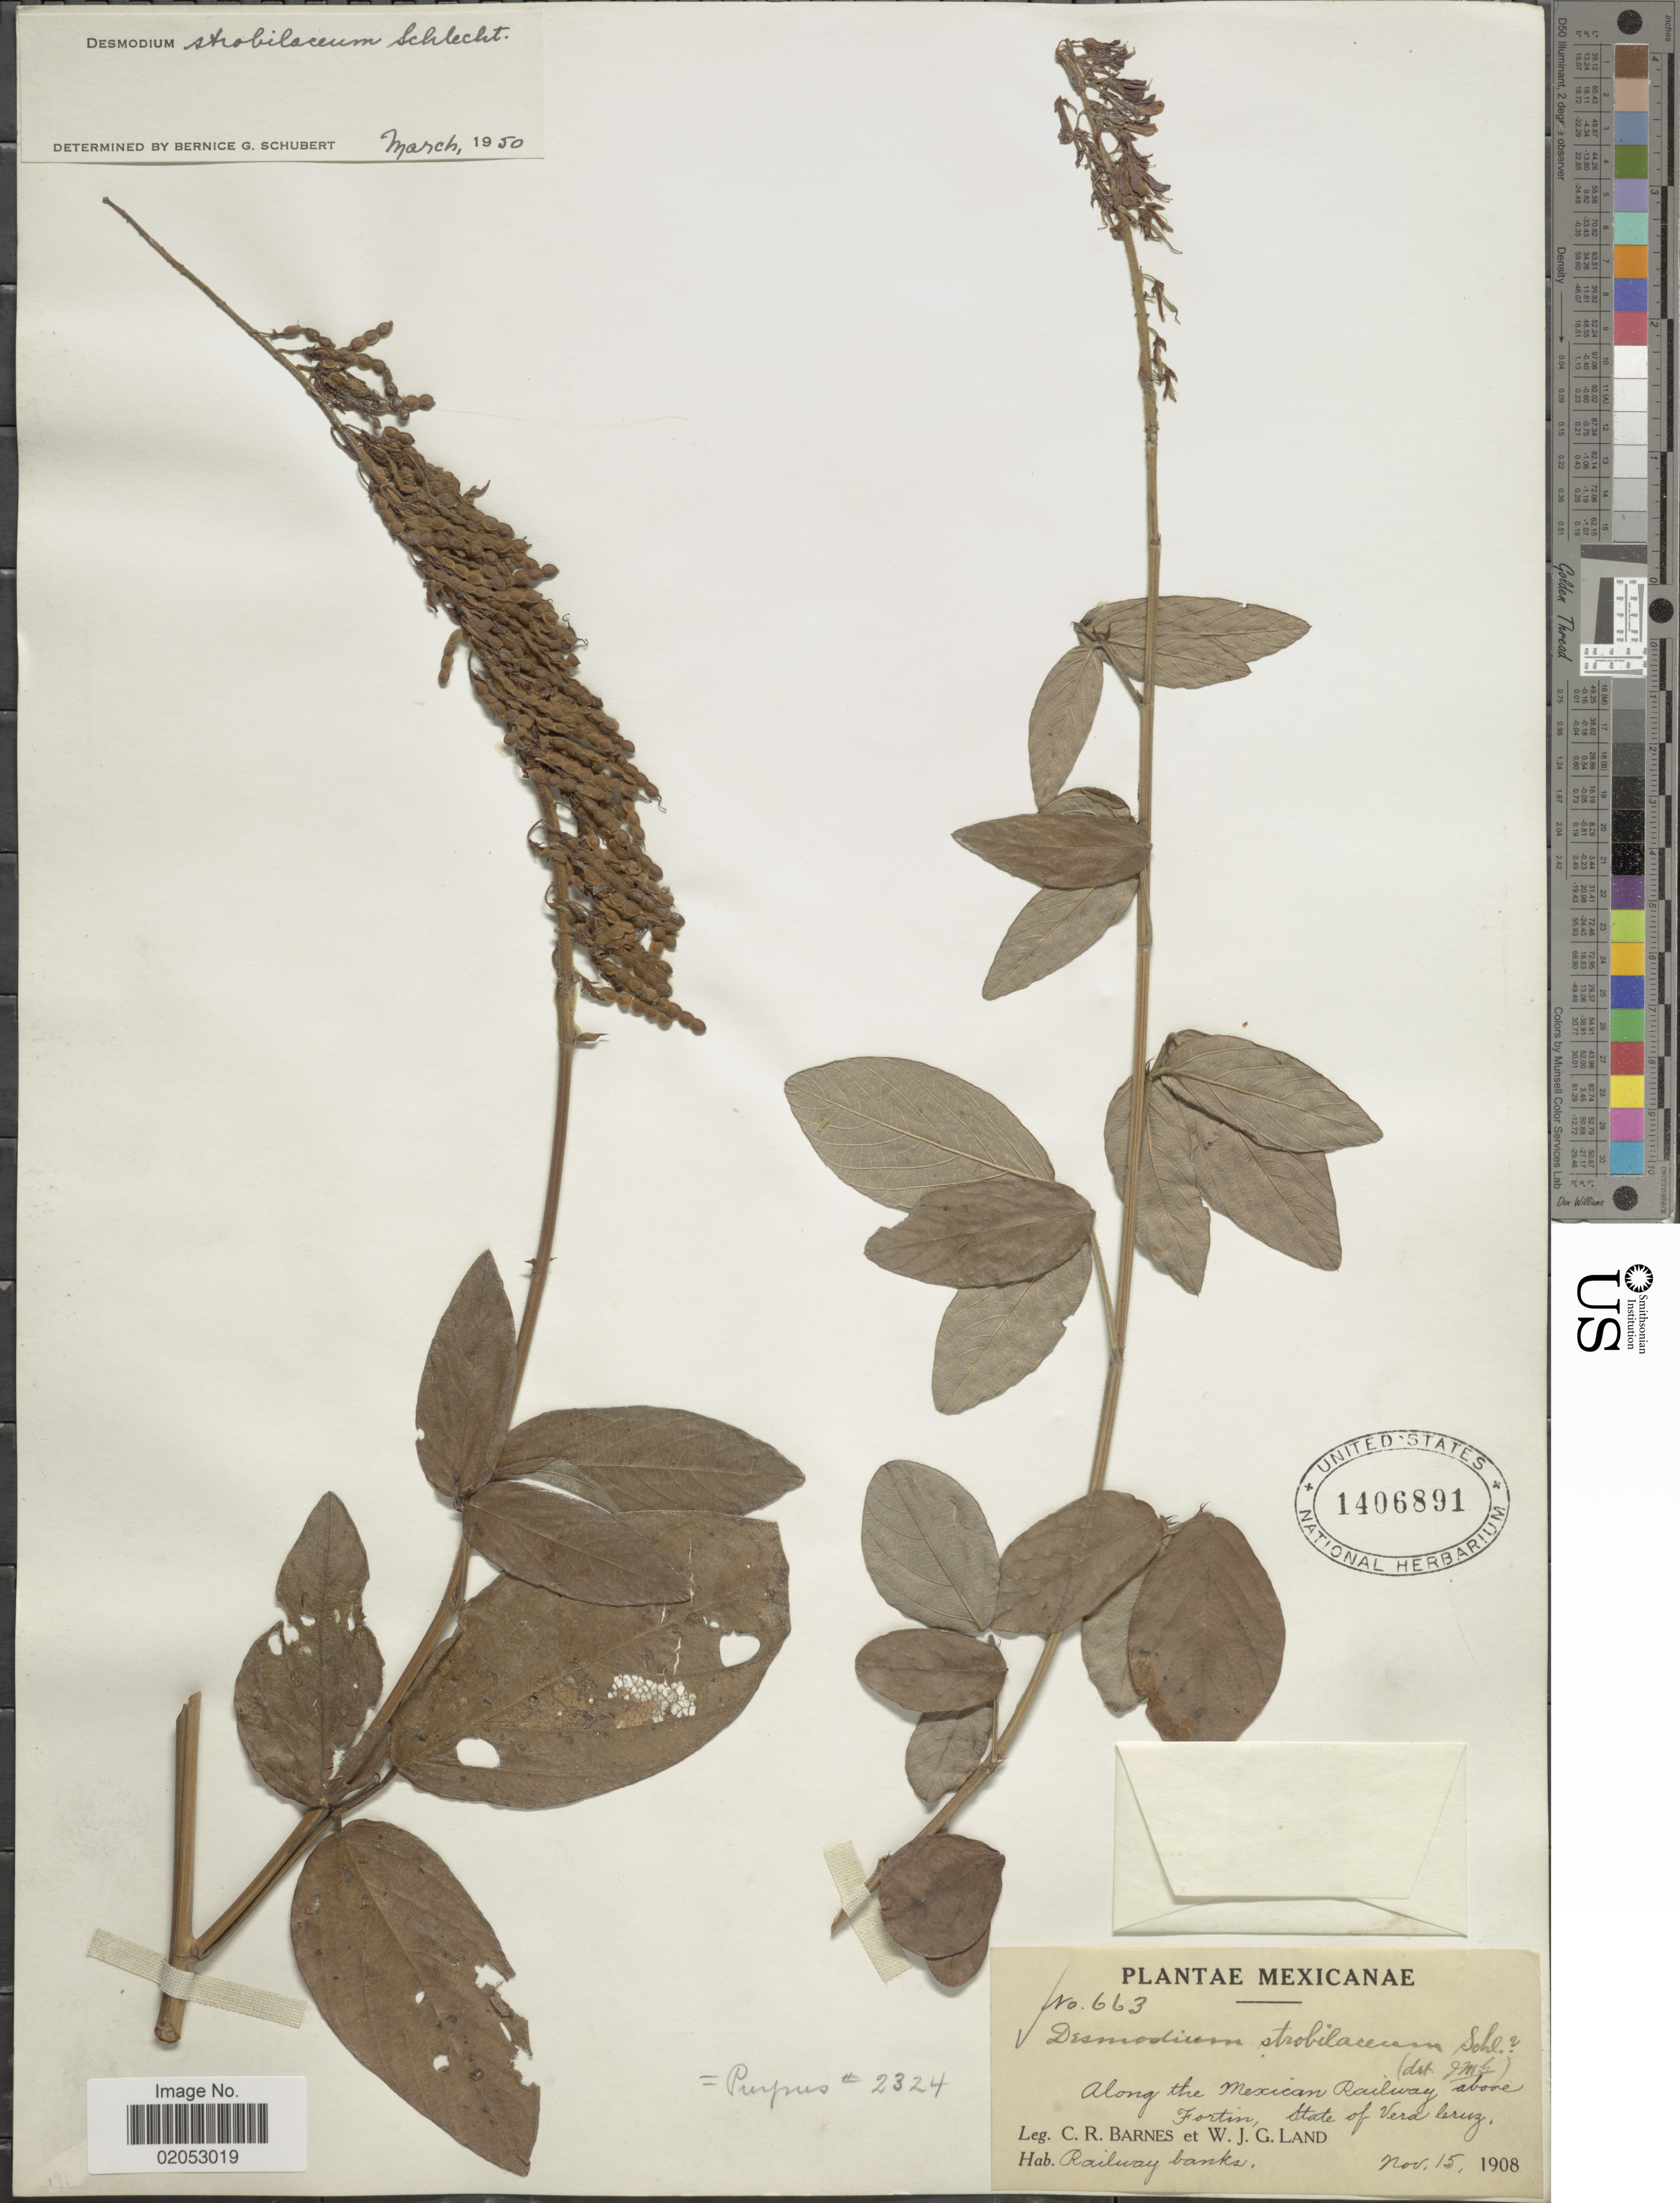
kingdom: Plantae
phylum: Tracheophyta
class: Magnoliopsida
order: Fabales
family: Fabaceae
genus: Desmodium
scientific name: Desmodium strobilaceum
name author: Schltdl.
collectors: C. R. Barnes & W. J. G. Land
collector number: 663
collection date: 1908-11-15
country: Mexico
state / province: Veracruz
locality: Along the Mexican Railway above Fortin, State of Vera Cruz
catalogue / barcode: US 1406891